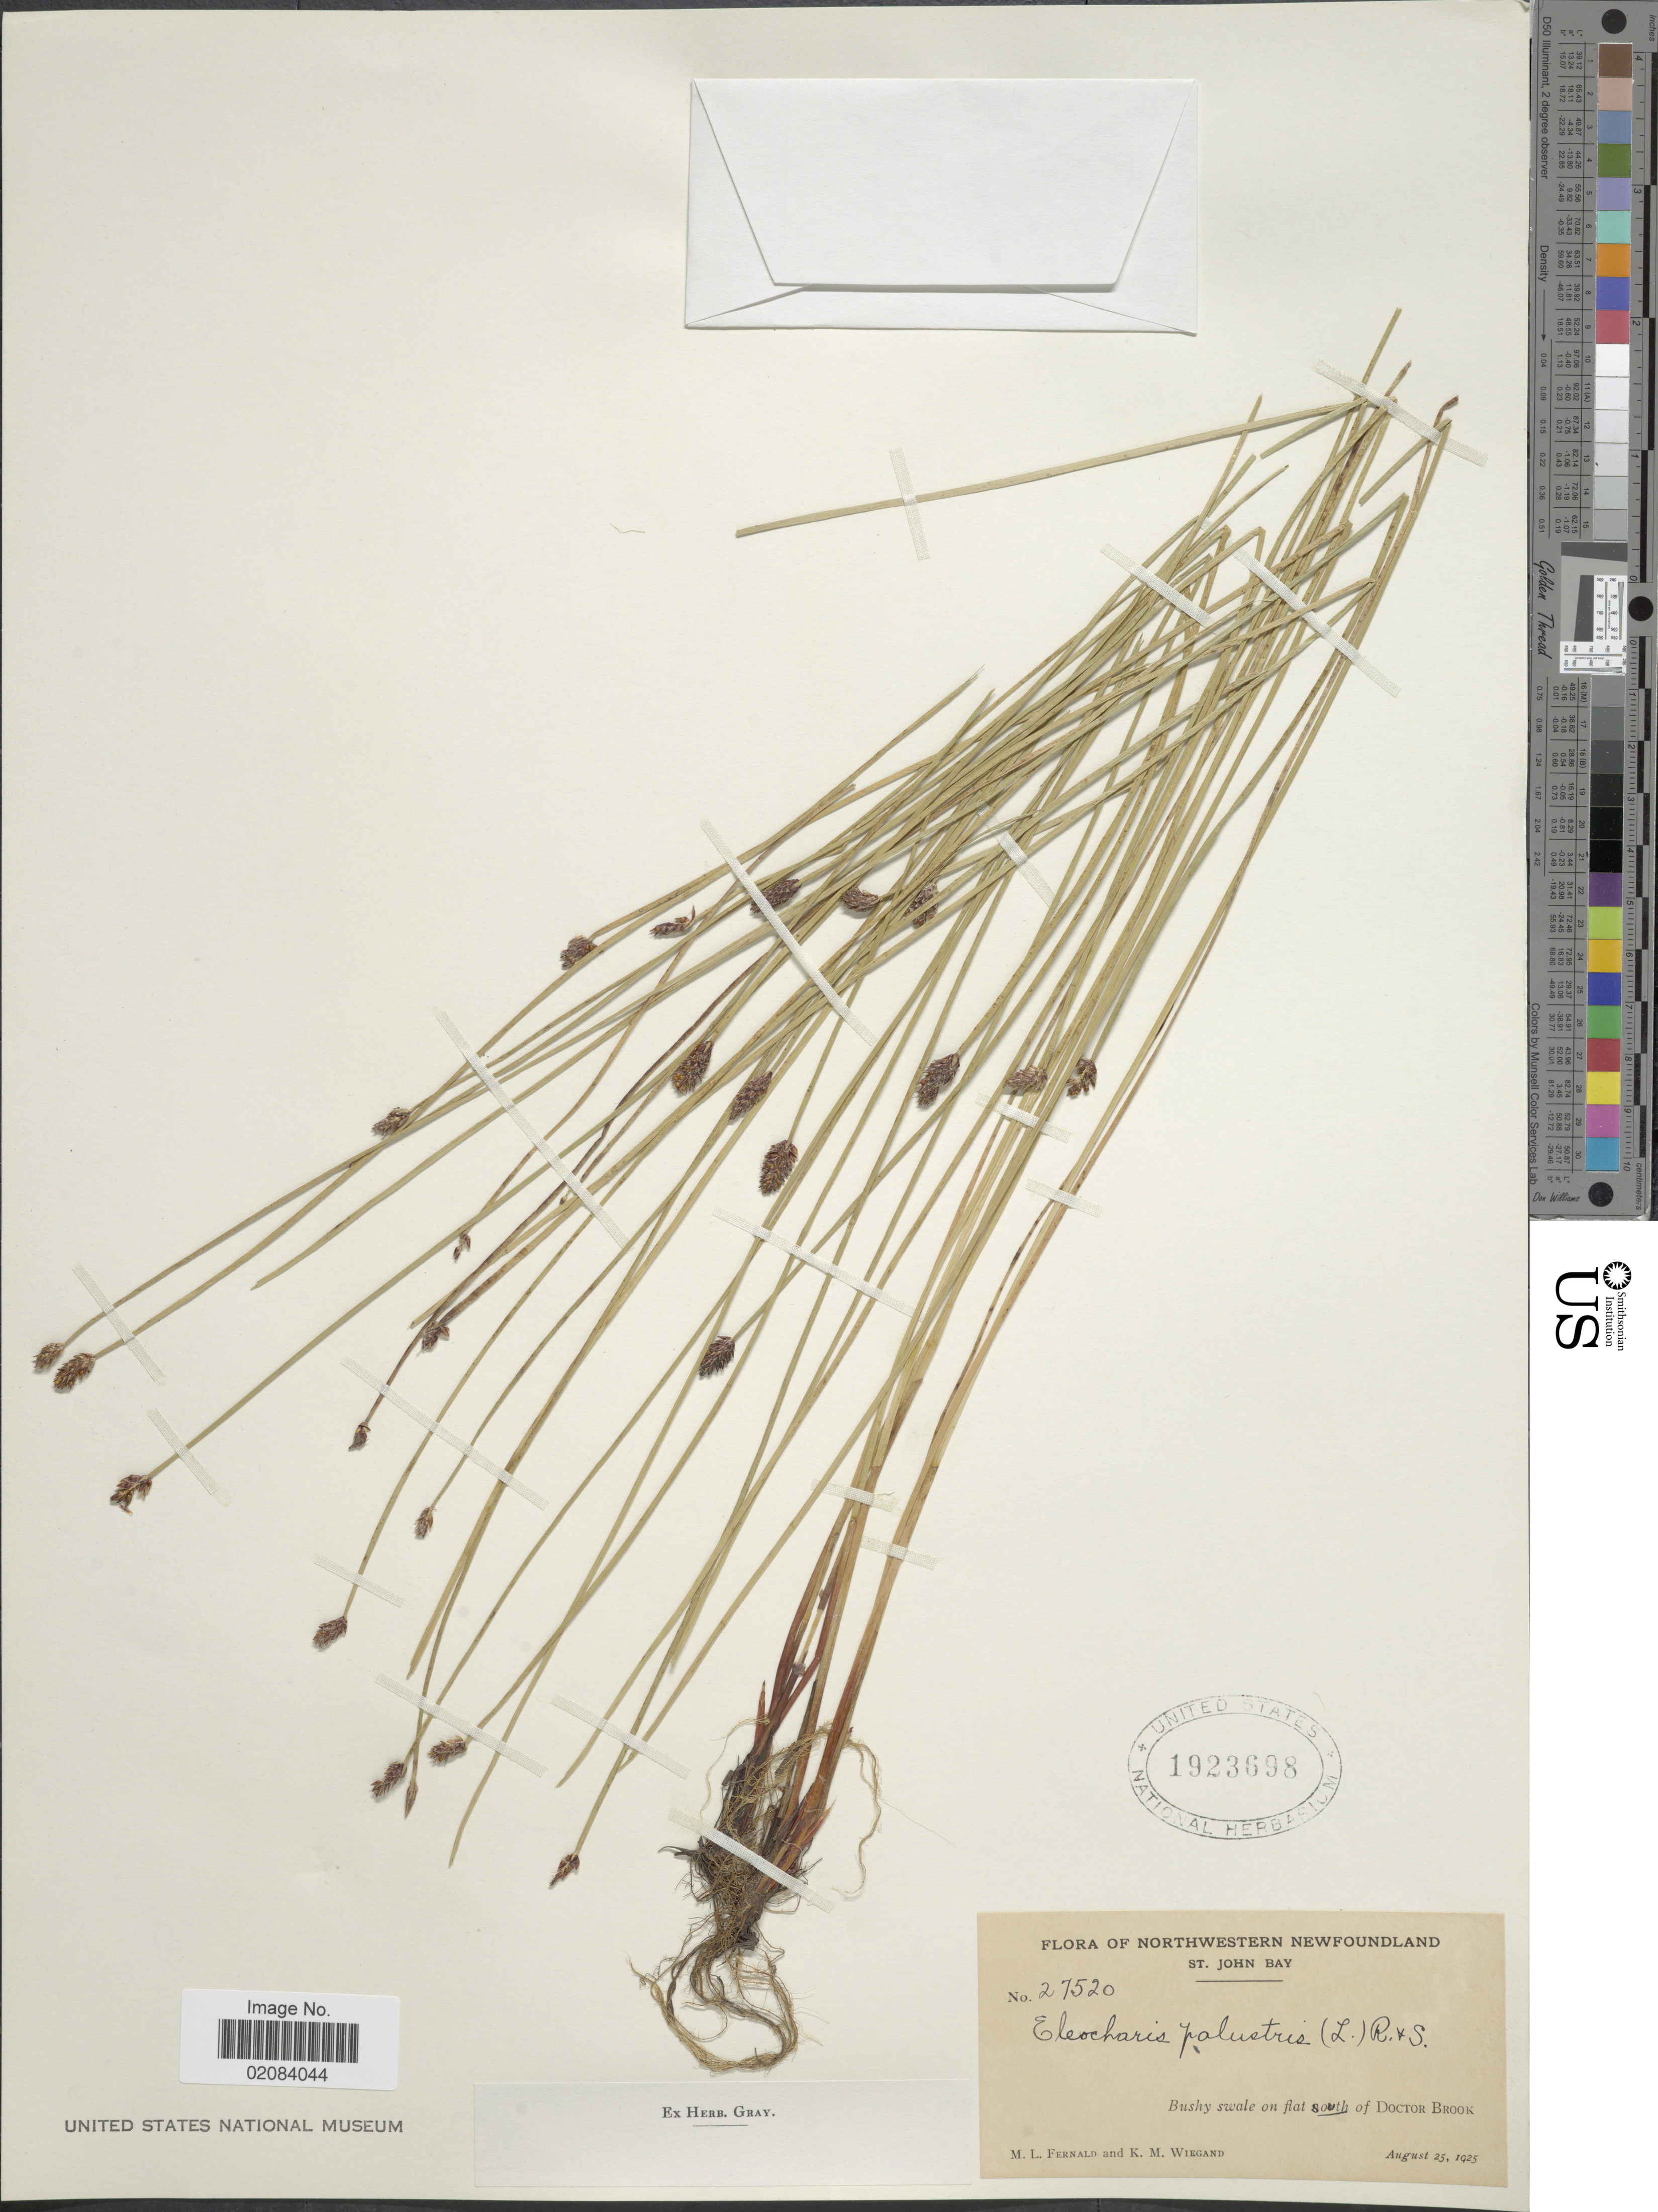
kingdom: Plantae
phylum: Tracheophyta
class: Liliopsida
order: Poales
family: Cyperaceae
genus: Eleocharis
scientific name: Eleocharis palustris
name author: (L.) Roem. & Schult.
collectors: M. L. Fernald & K. M. Wiegand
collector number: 27520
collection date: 1925-08-25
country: Canada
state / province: Newfoundland and Labrador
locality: Northwestern Newfoundland. St. John Bay. Bushy swale on flat south of Doctor Brook.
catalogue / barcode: US 1923698